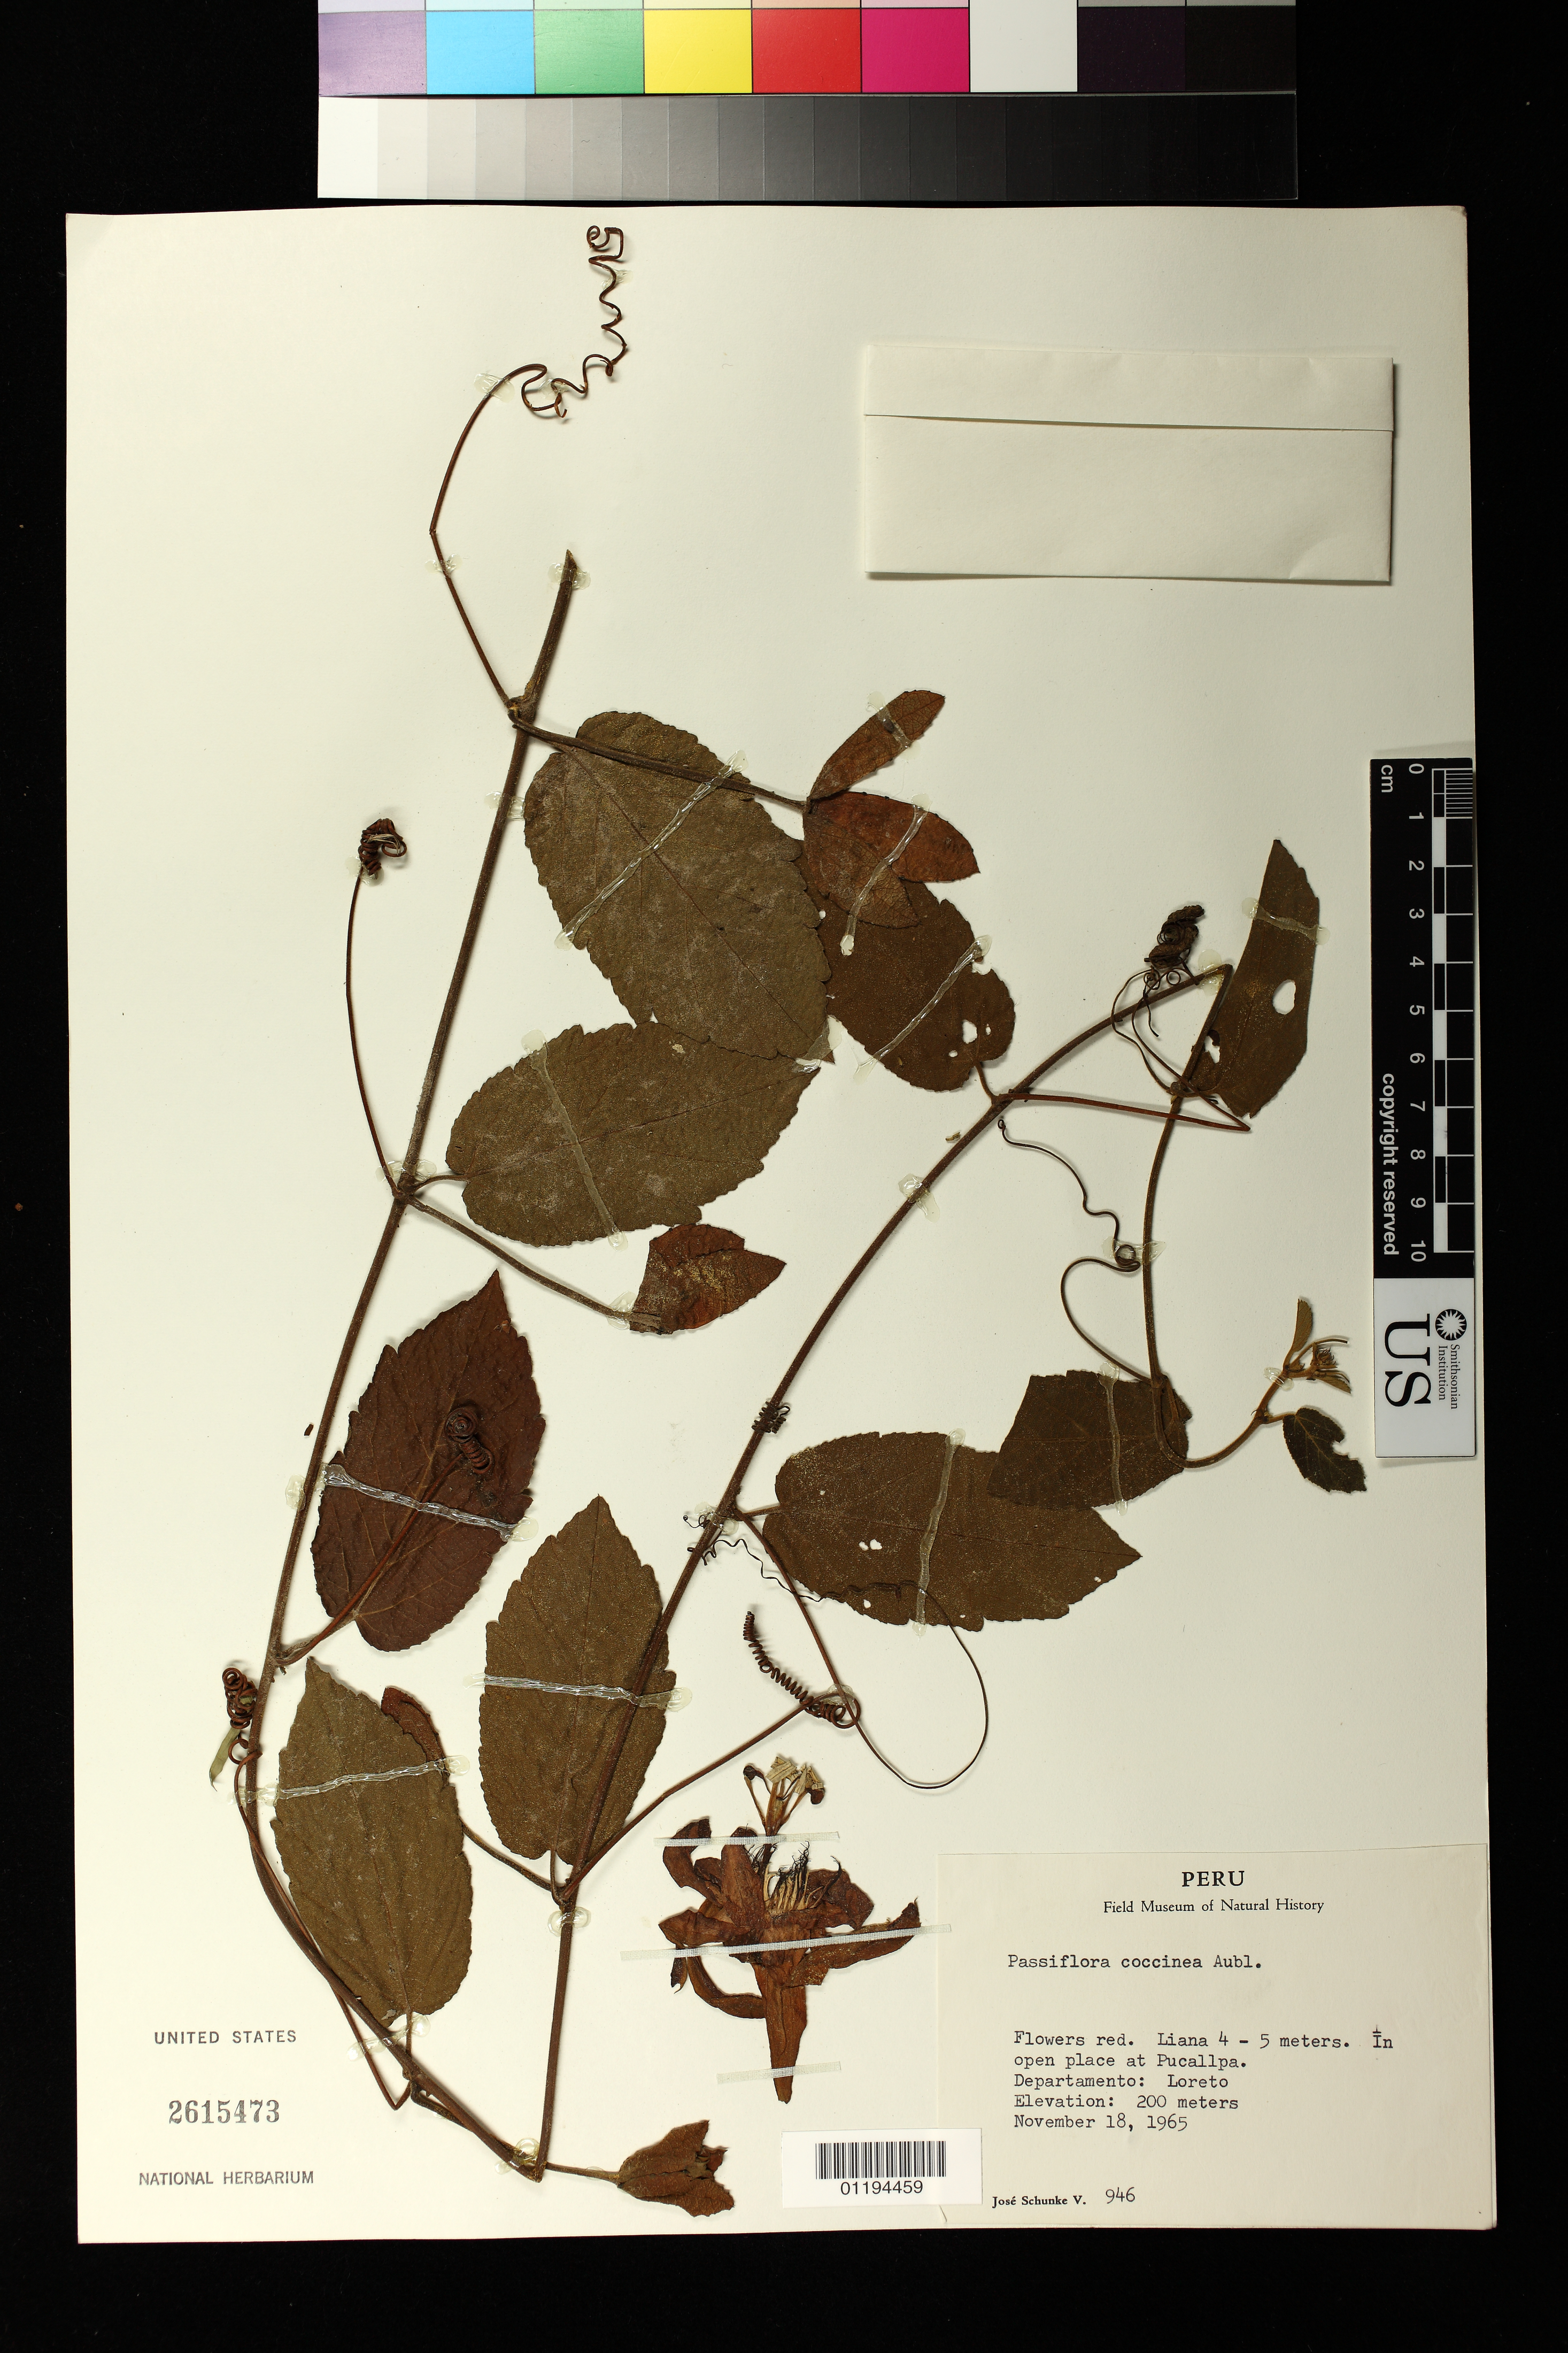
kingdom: Plantae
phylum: Tracheophyta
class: Magnoliopsida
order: Malpighiales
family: Passifloraceae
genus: Passiflora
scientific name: Passiflora coccinea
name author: Aubl.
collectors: J. Schunke Vigo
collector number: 946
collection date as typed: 18 Nov 1965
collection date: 1965-11-18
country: Peru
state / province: Loreto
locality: In open place at Pucallpa.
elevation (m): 200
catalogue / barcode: US 2615473